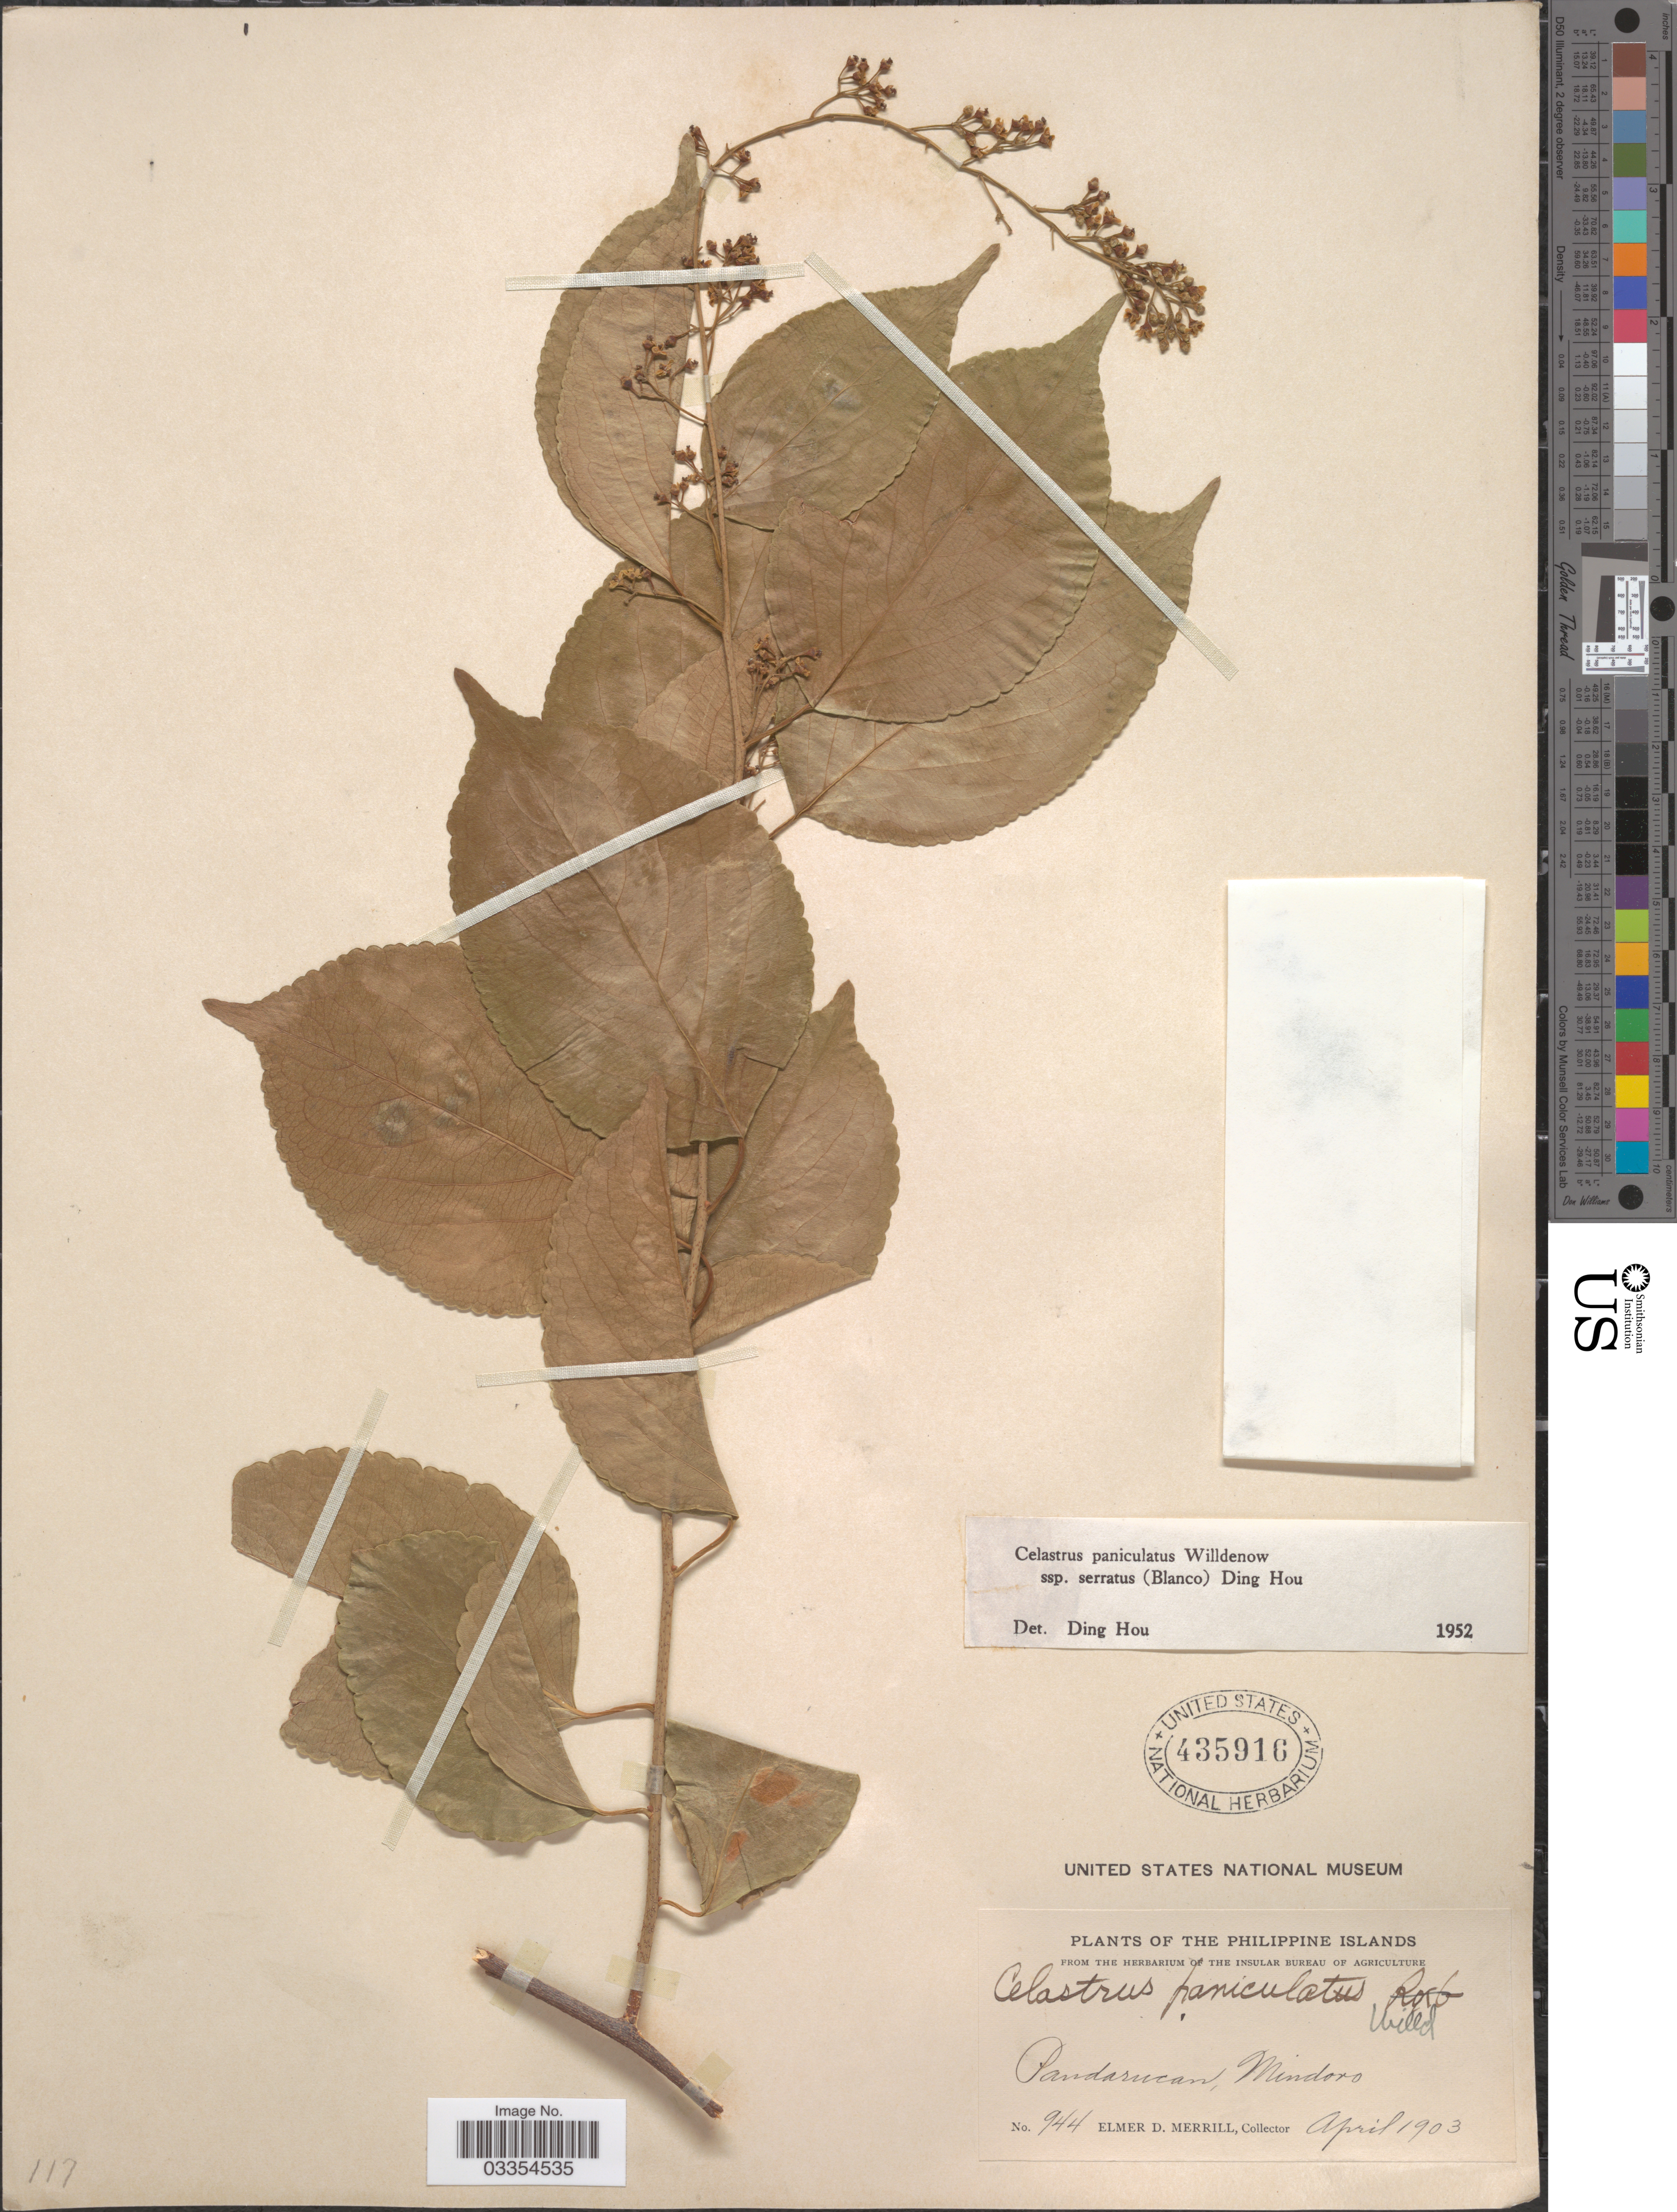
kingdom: Plantae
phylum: Tracheophyta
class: Magnoliopsida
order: Celastrales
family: Celastraceae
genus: Celastrus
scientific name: Celastrus paniculatus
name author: Willd.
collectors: E. D. Merrill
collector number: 944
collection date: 1903-04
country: Philippines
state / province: Mimaropa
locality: Pandarucan.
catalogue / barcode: US 435916